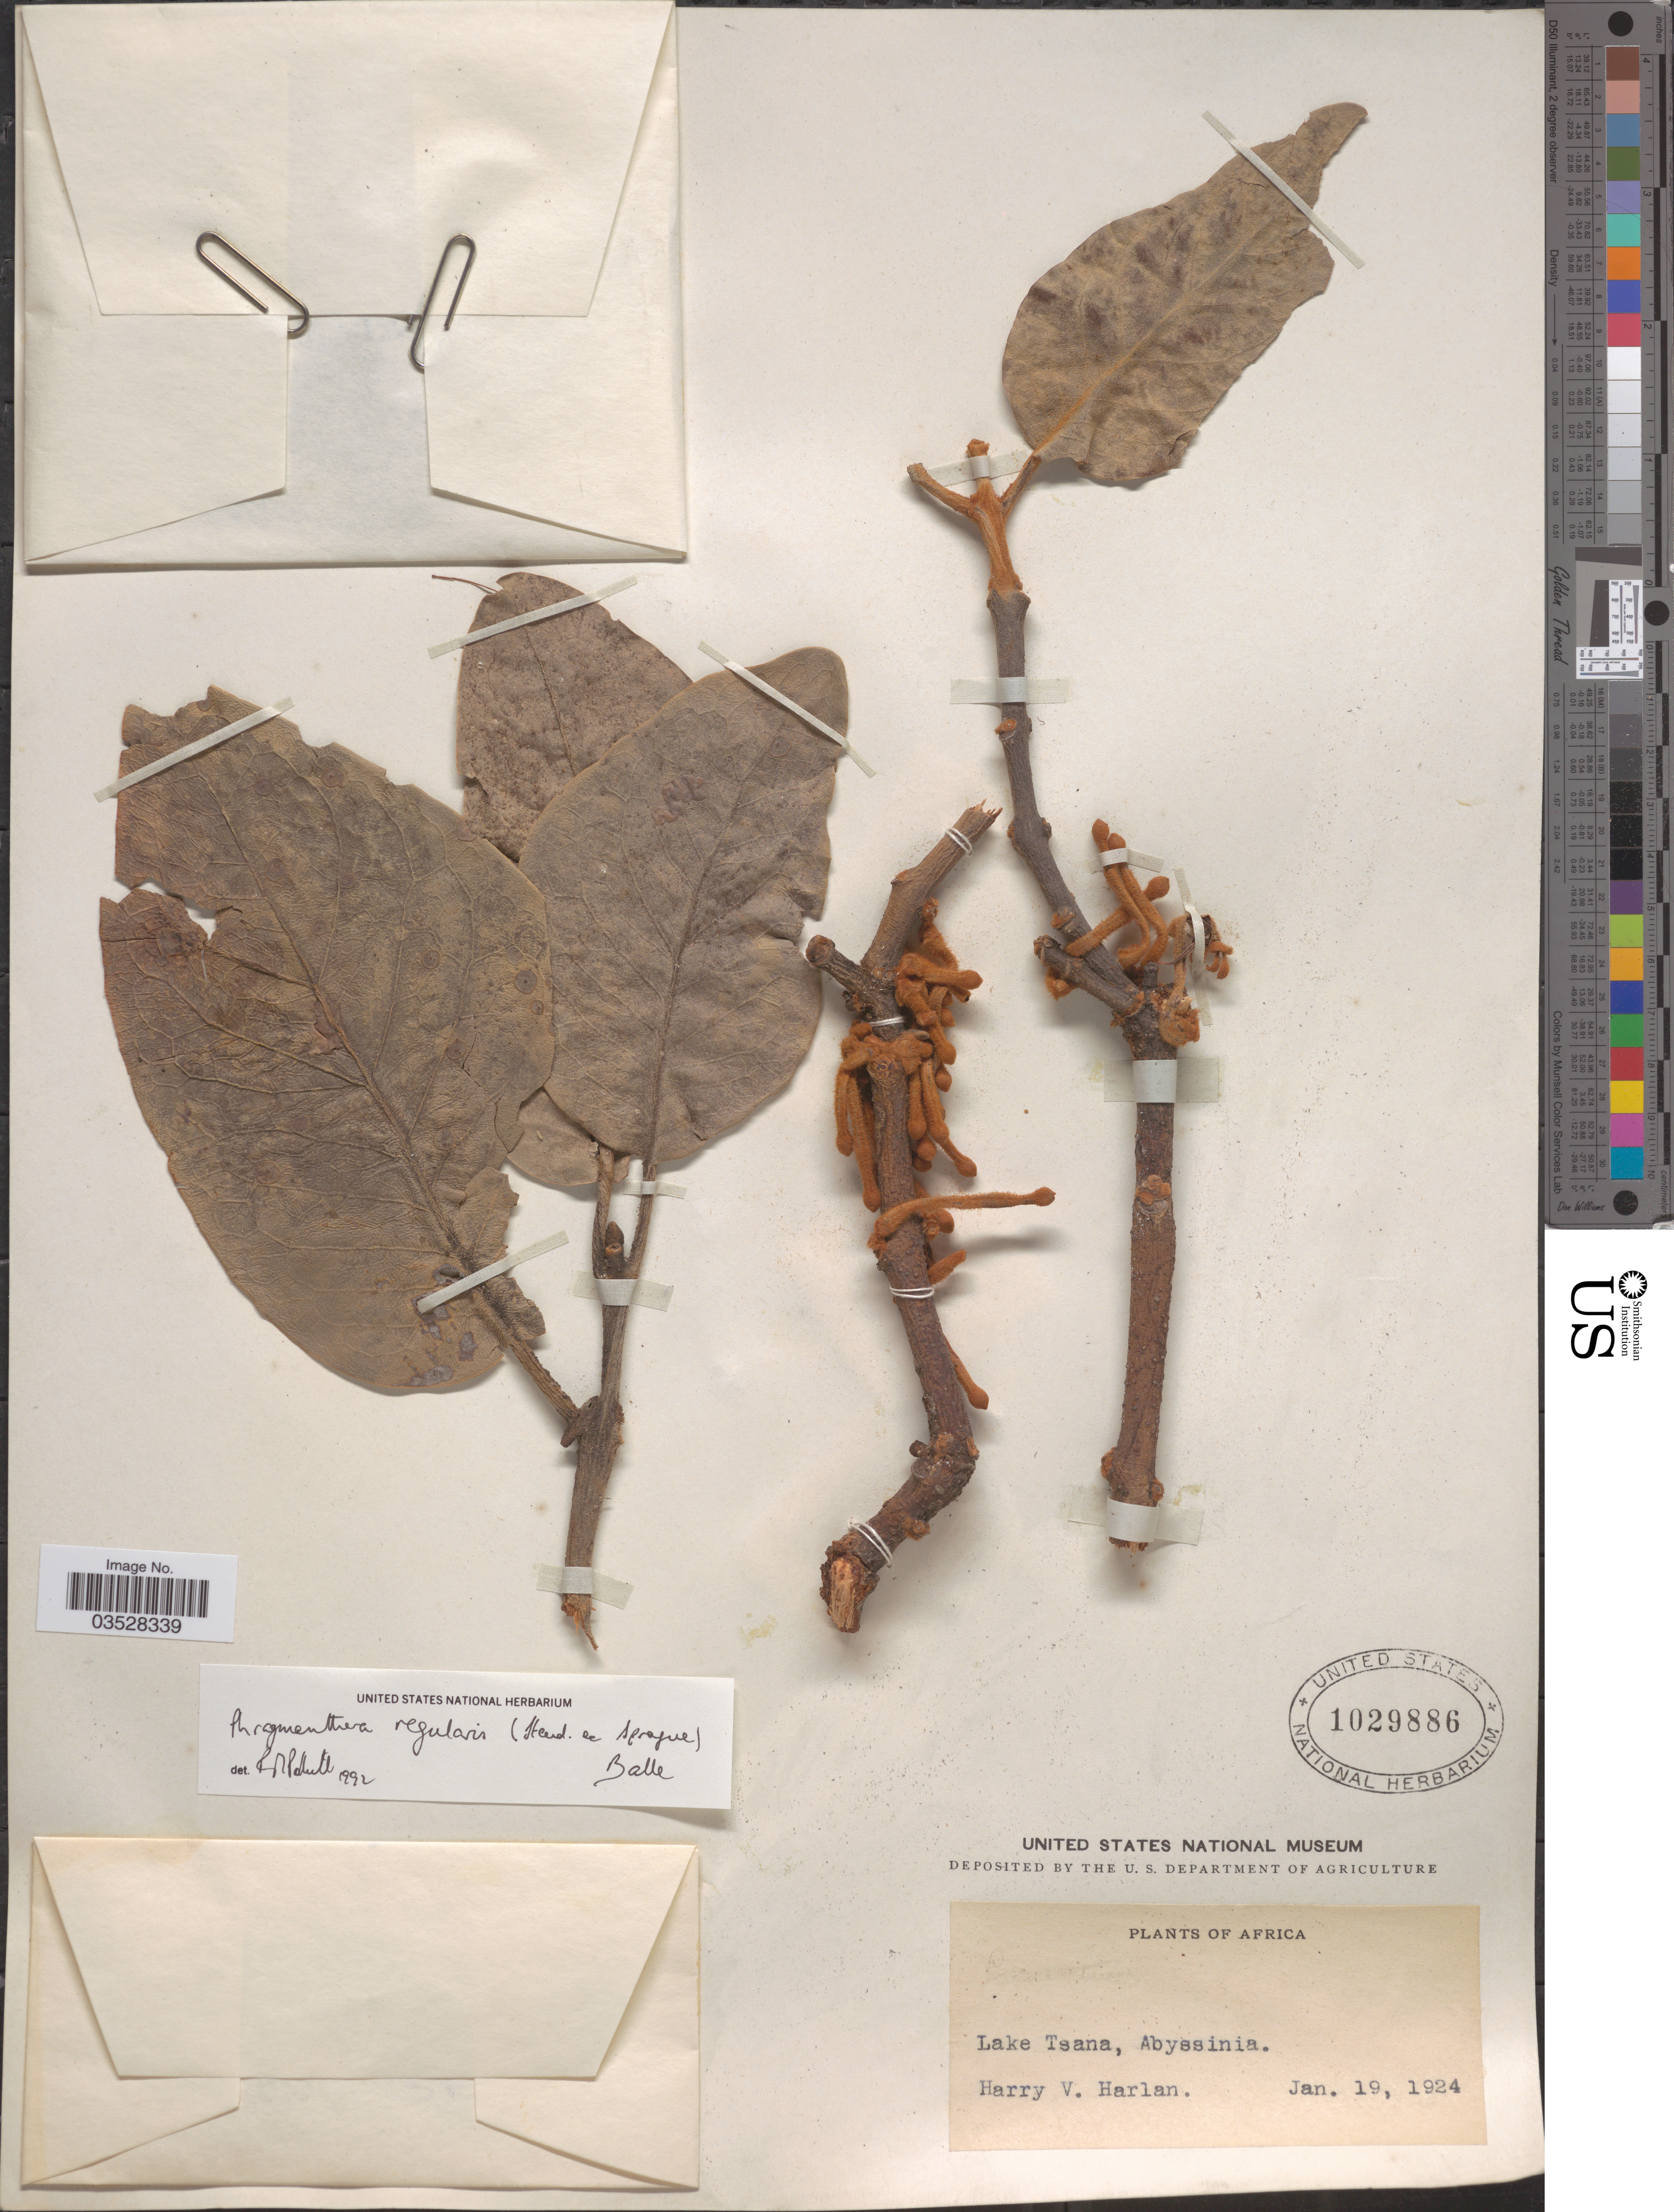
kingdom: Plantae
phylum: Tracheophyta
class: Magnoliopsida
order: Santalales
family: Loranthaceae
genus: Phragmanthera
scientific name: Phragmanthera regularis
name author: (Steud. ex Sprague) M.G. Gilbert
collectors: H. Harlan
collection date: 1924-01-19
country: Ethiopia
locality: Lake Tsana, Abyssinia.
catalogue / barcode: US 1029886